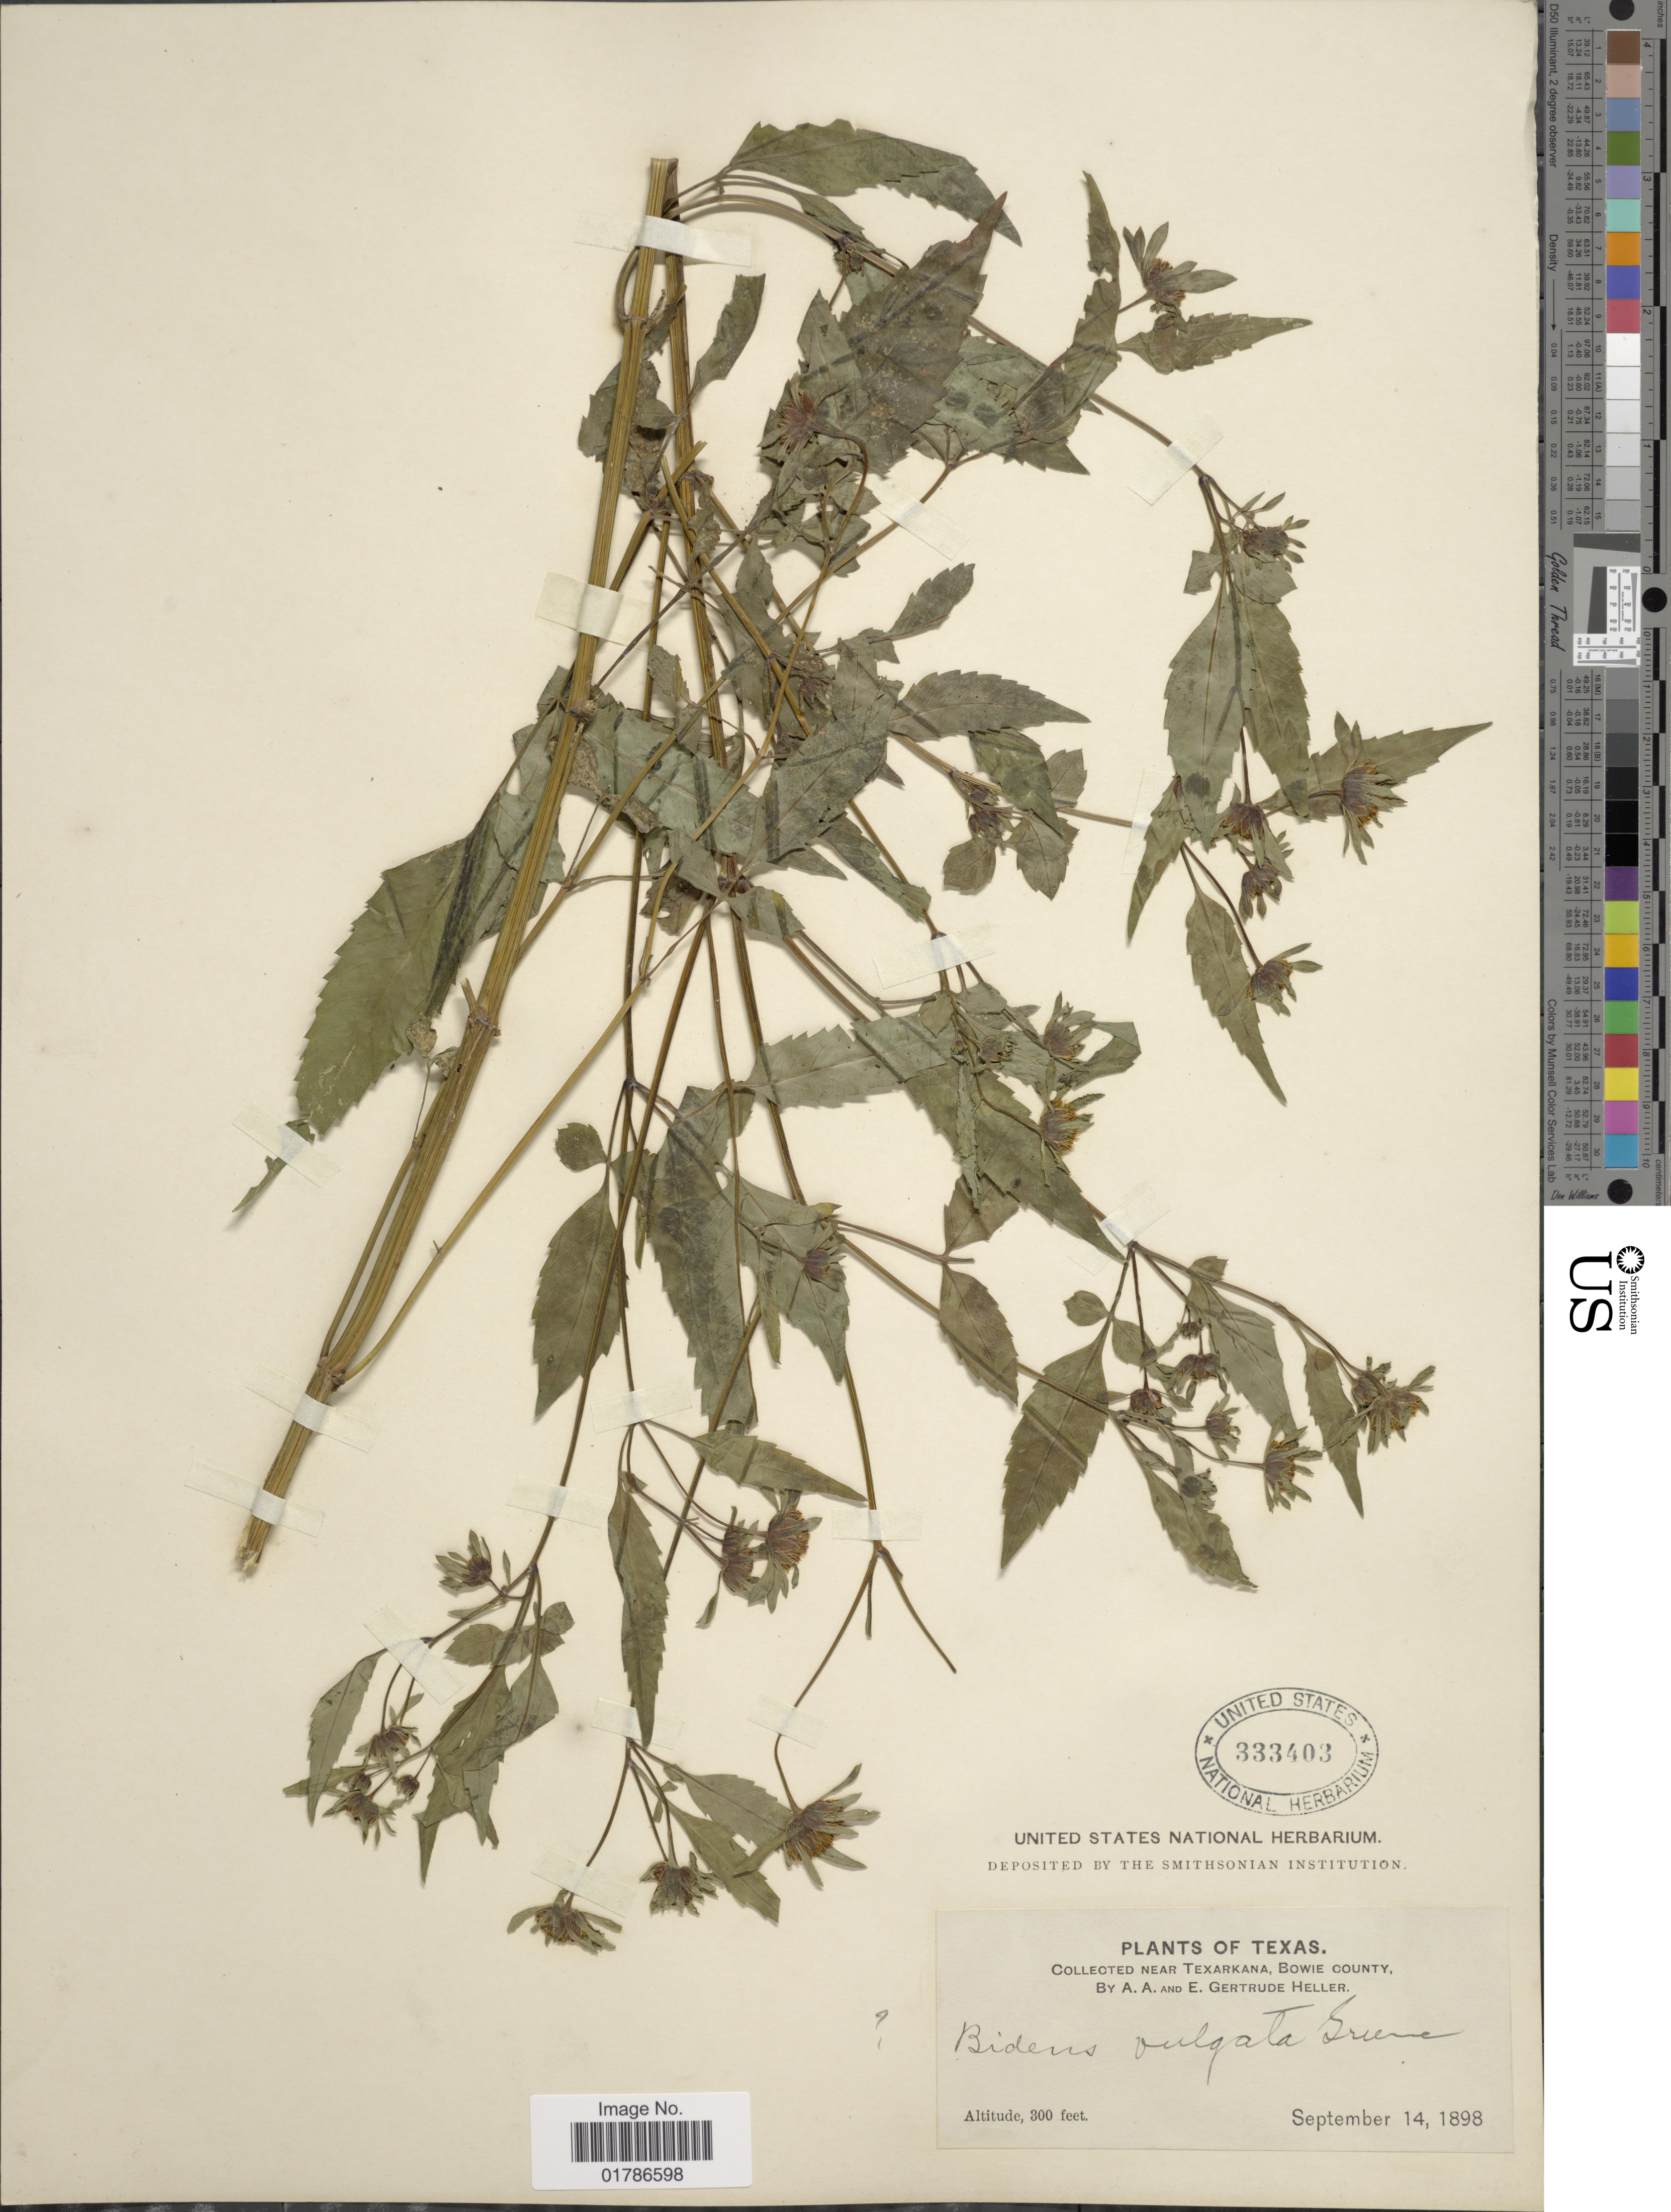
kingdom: Plantae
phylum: Tracheophyta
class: Magnoliopsida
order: Asterales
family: Asteraceae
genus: Bidens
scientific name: Bidens frondosa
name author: L.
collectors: A. A. Heller & E. G. Heller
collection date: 1898-09-14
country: United States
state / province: Texas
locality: Near Texarkana, Bowie county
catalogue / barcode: US 333403